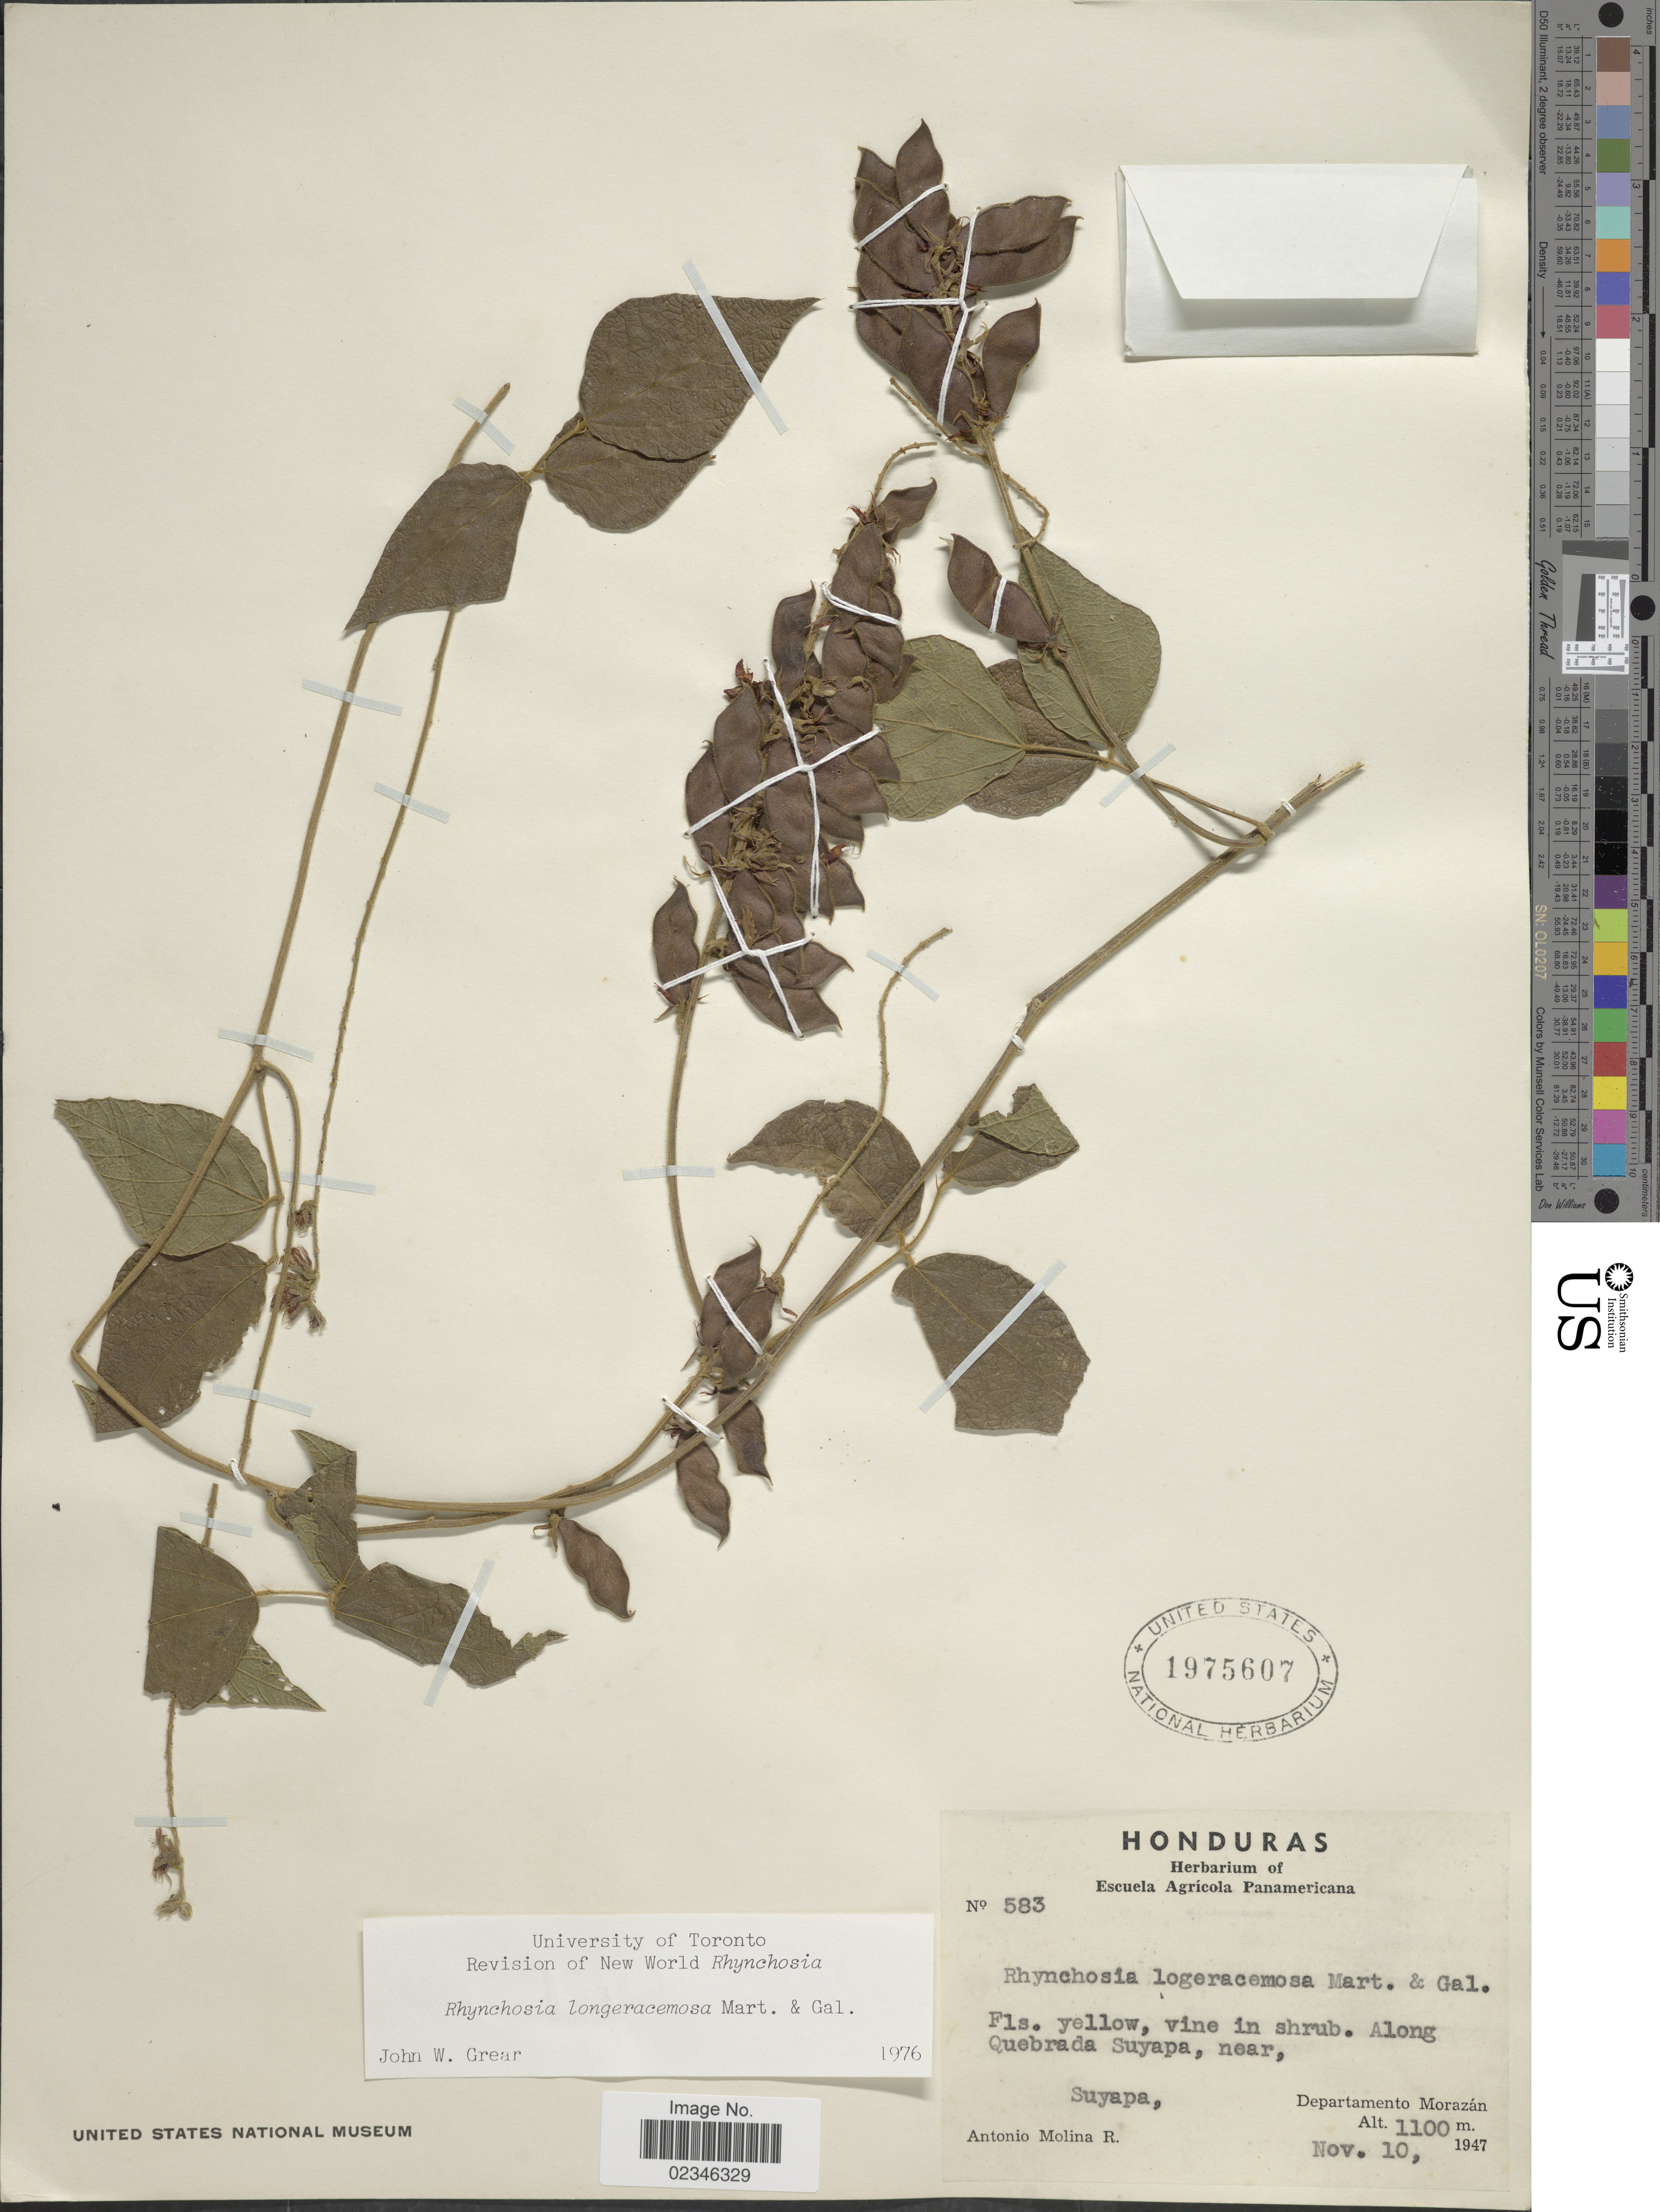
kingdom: Plantae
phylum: Tracheophyta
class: Magnoliopsida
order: Fabales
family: Fabaceae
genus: Rhynchosia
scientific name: Rhynchosia longeracemosa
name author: M. Martens & Galeotti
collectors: A. Molina R.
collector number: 583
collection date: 1947-11-10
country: Honduras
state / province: Fco. Morazán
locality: Along Quebrada Suyapa, near, Suyapa, Departamento Morazán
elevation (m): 1100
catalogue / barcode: US 1975607